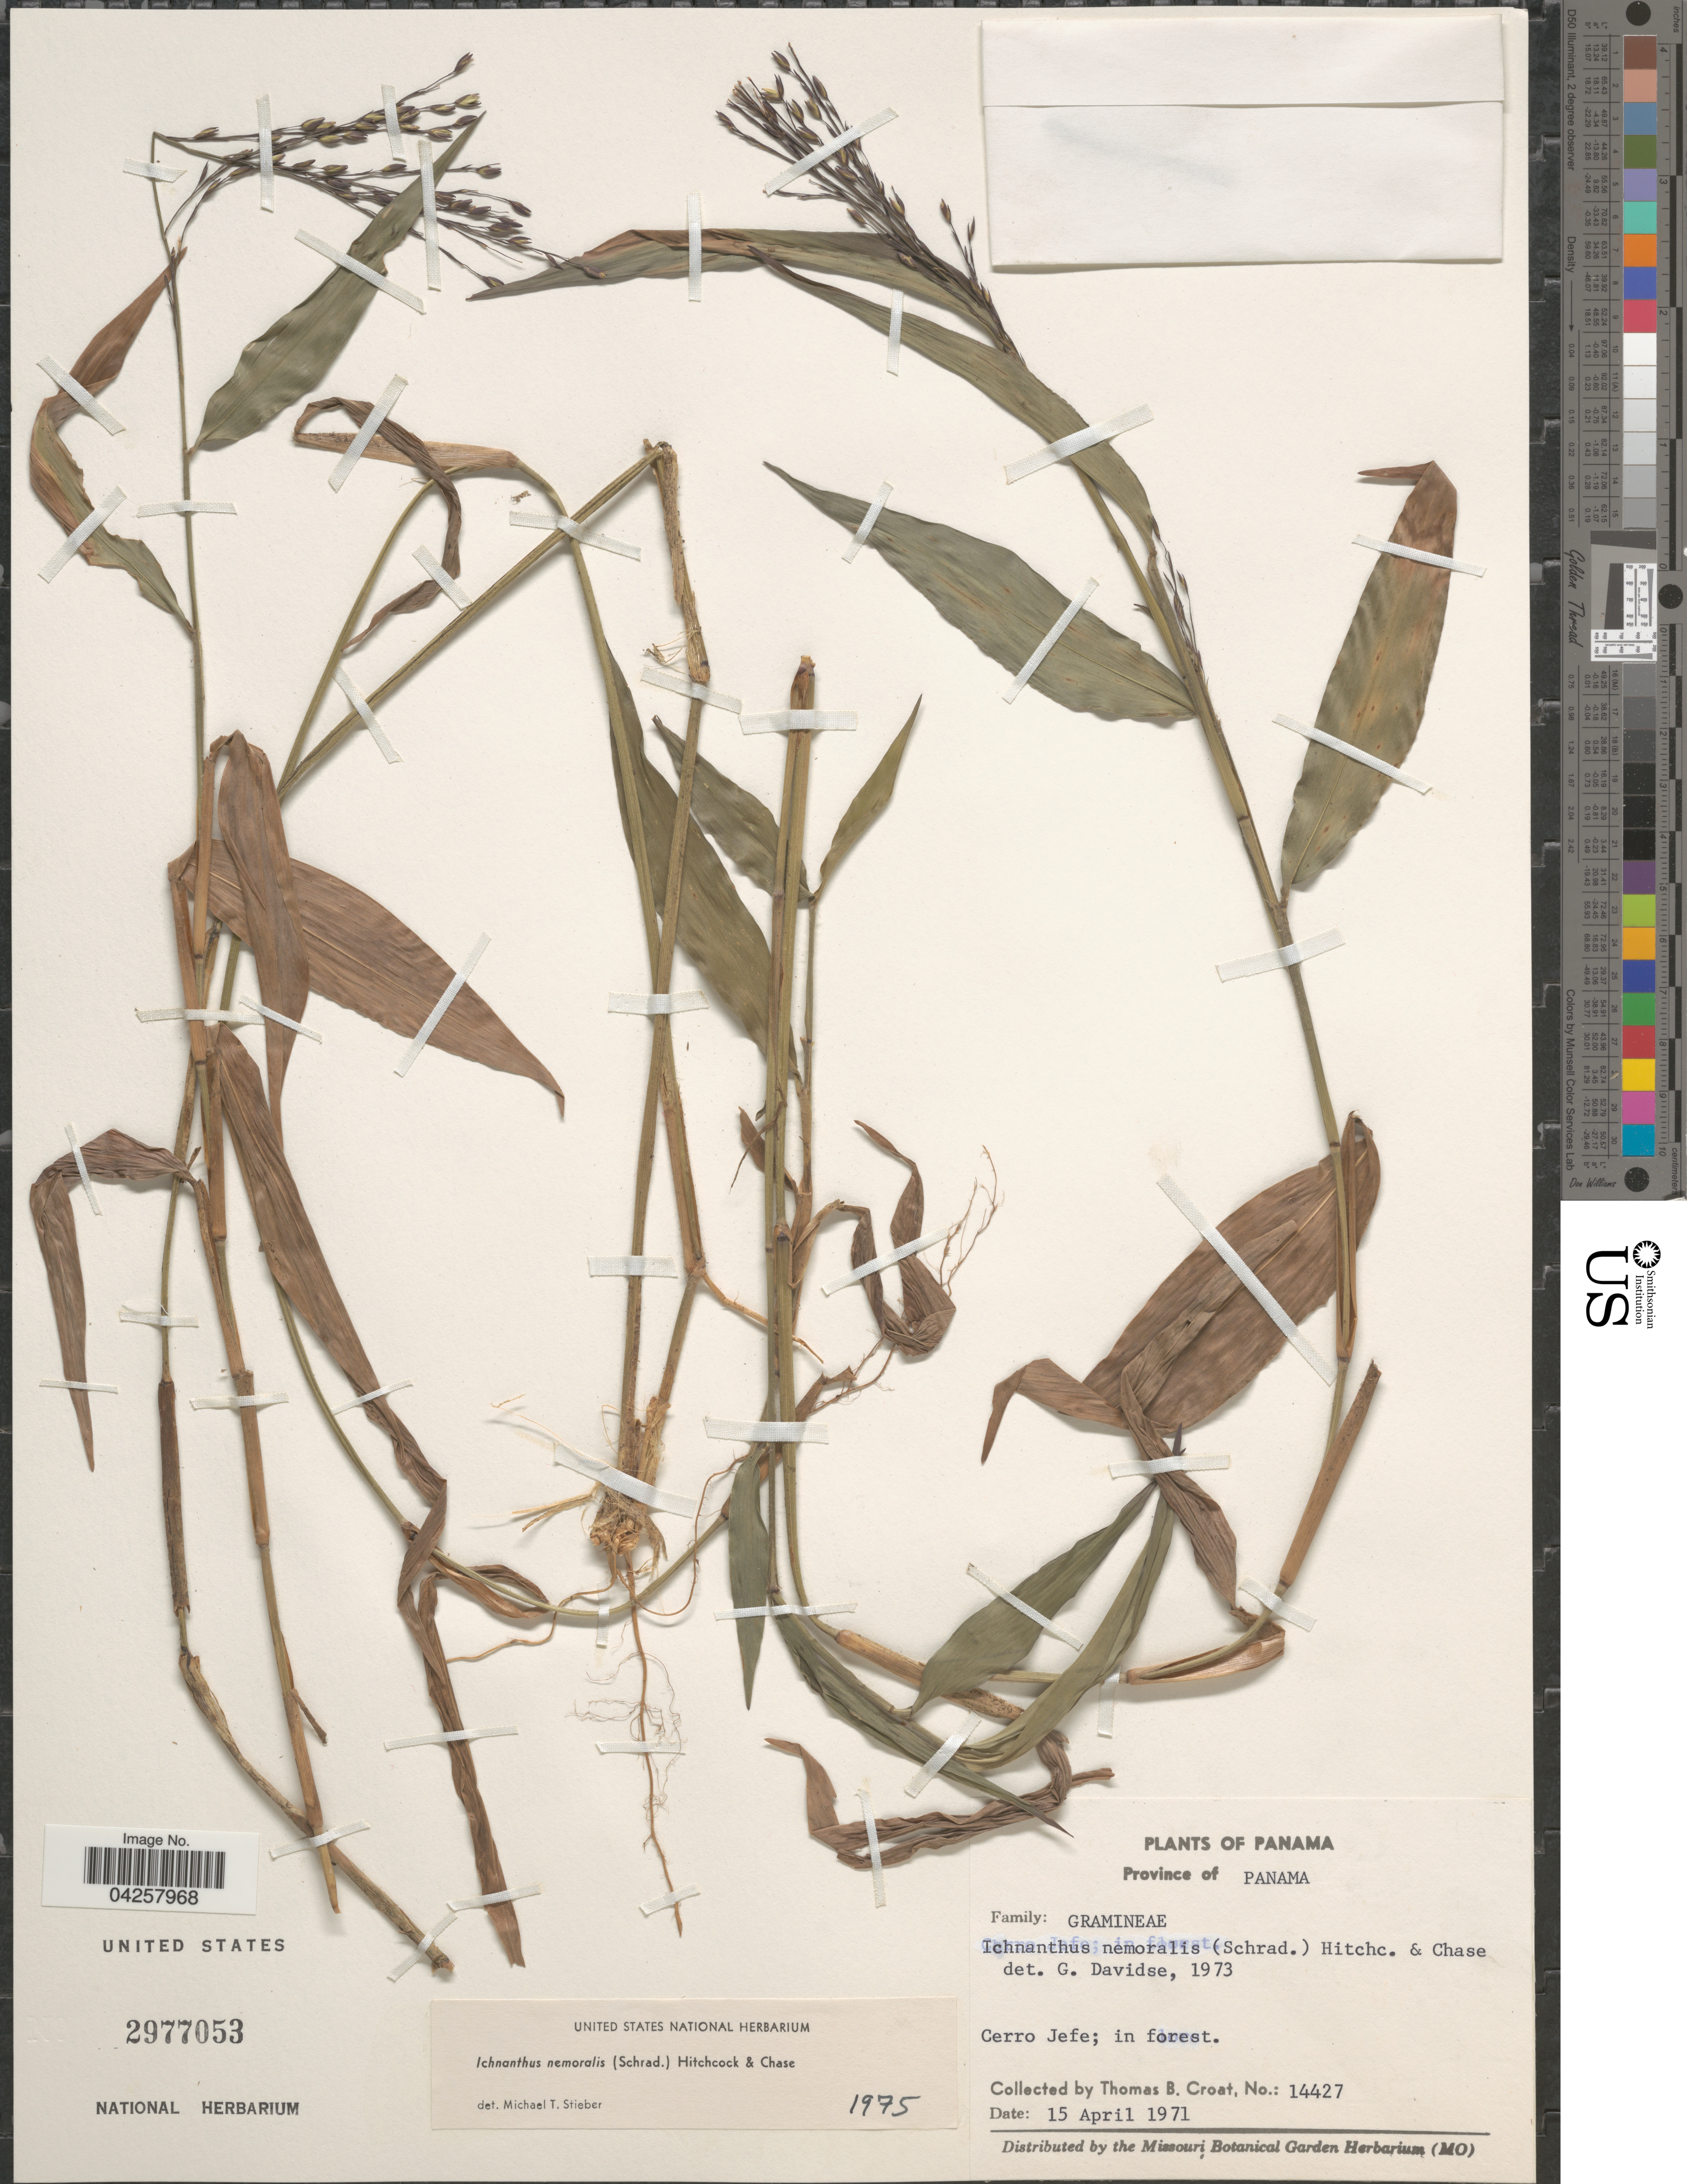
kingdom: Plantae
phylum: Tracheophyta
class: Liliopsida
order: Poales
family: Poaceae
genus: Ichnanthus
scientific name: Ichnanthus nemoralis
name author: (Schrad.) Hitchc. & Chase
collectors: T. B. Croat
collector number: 14427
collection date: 1971-04-15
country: Panama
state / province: Panamá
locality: Cerro Jefe; in forest.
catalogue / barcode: US 2977053